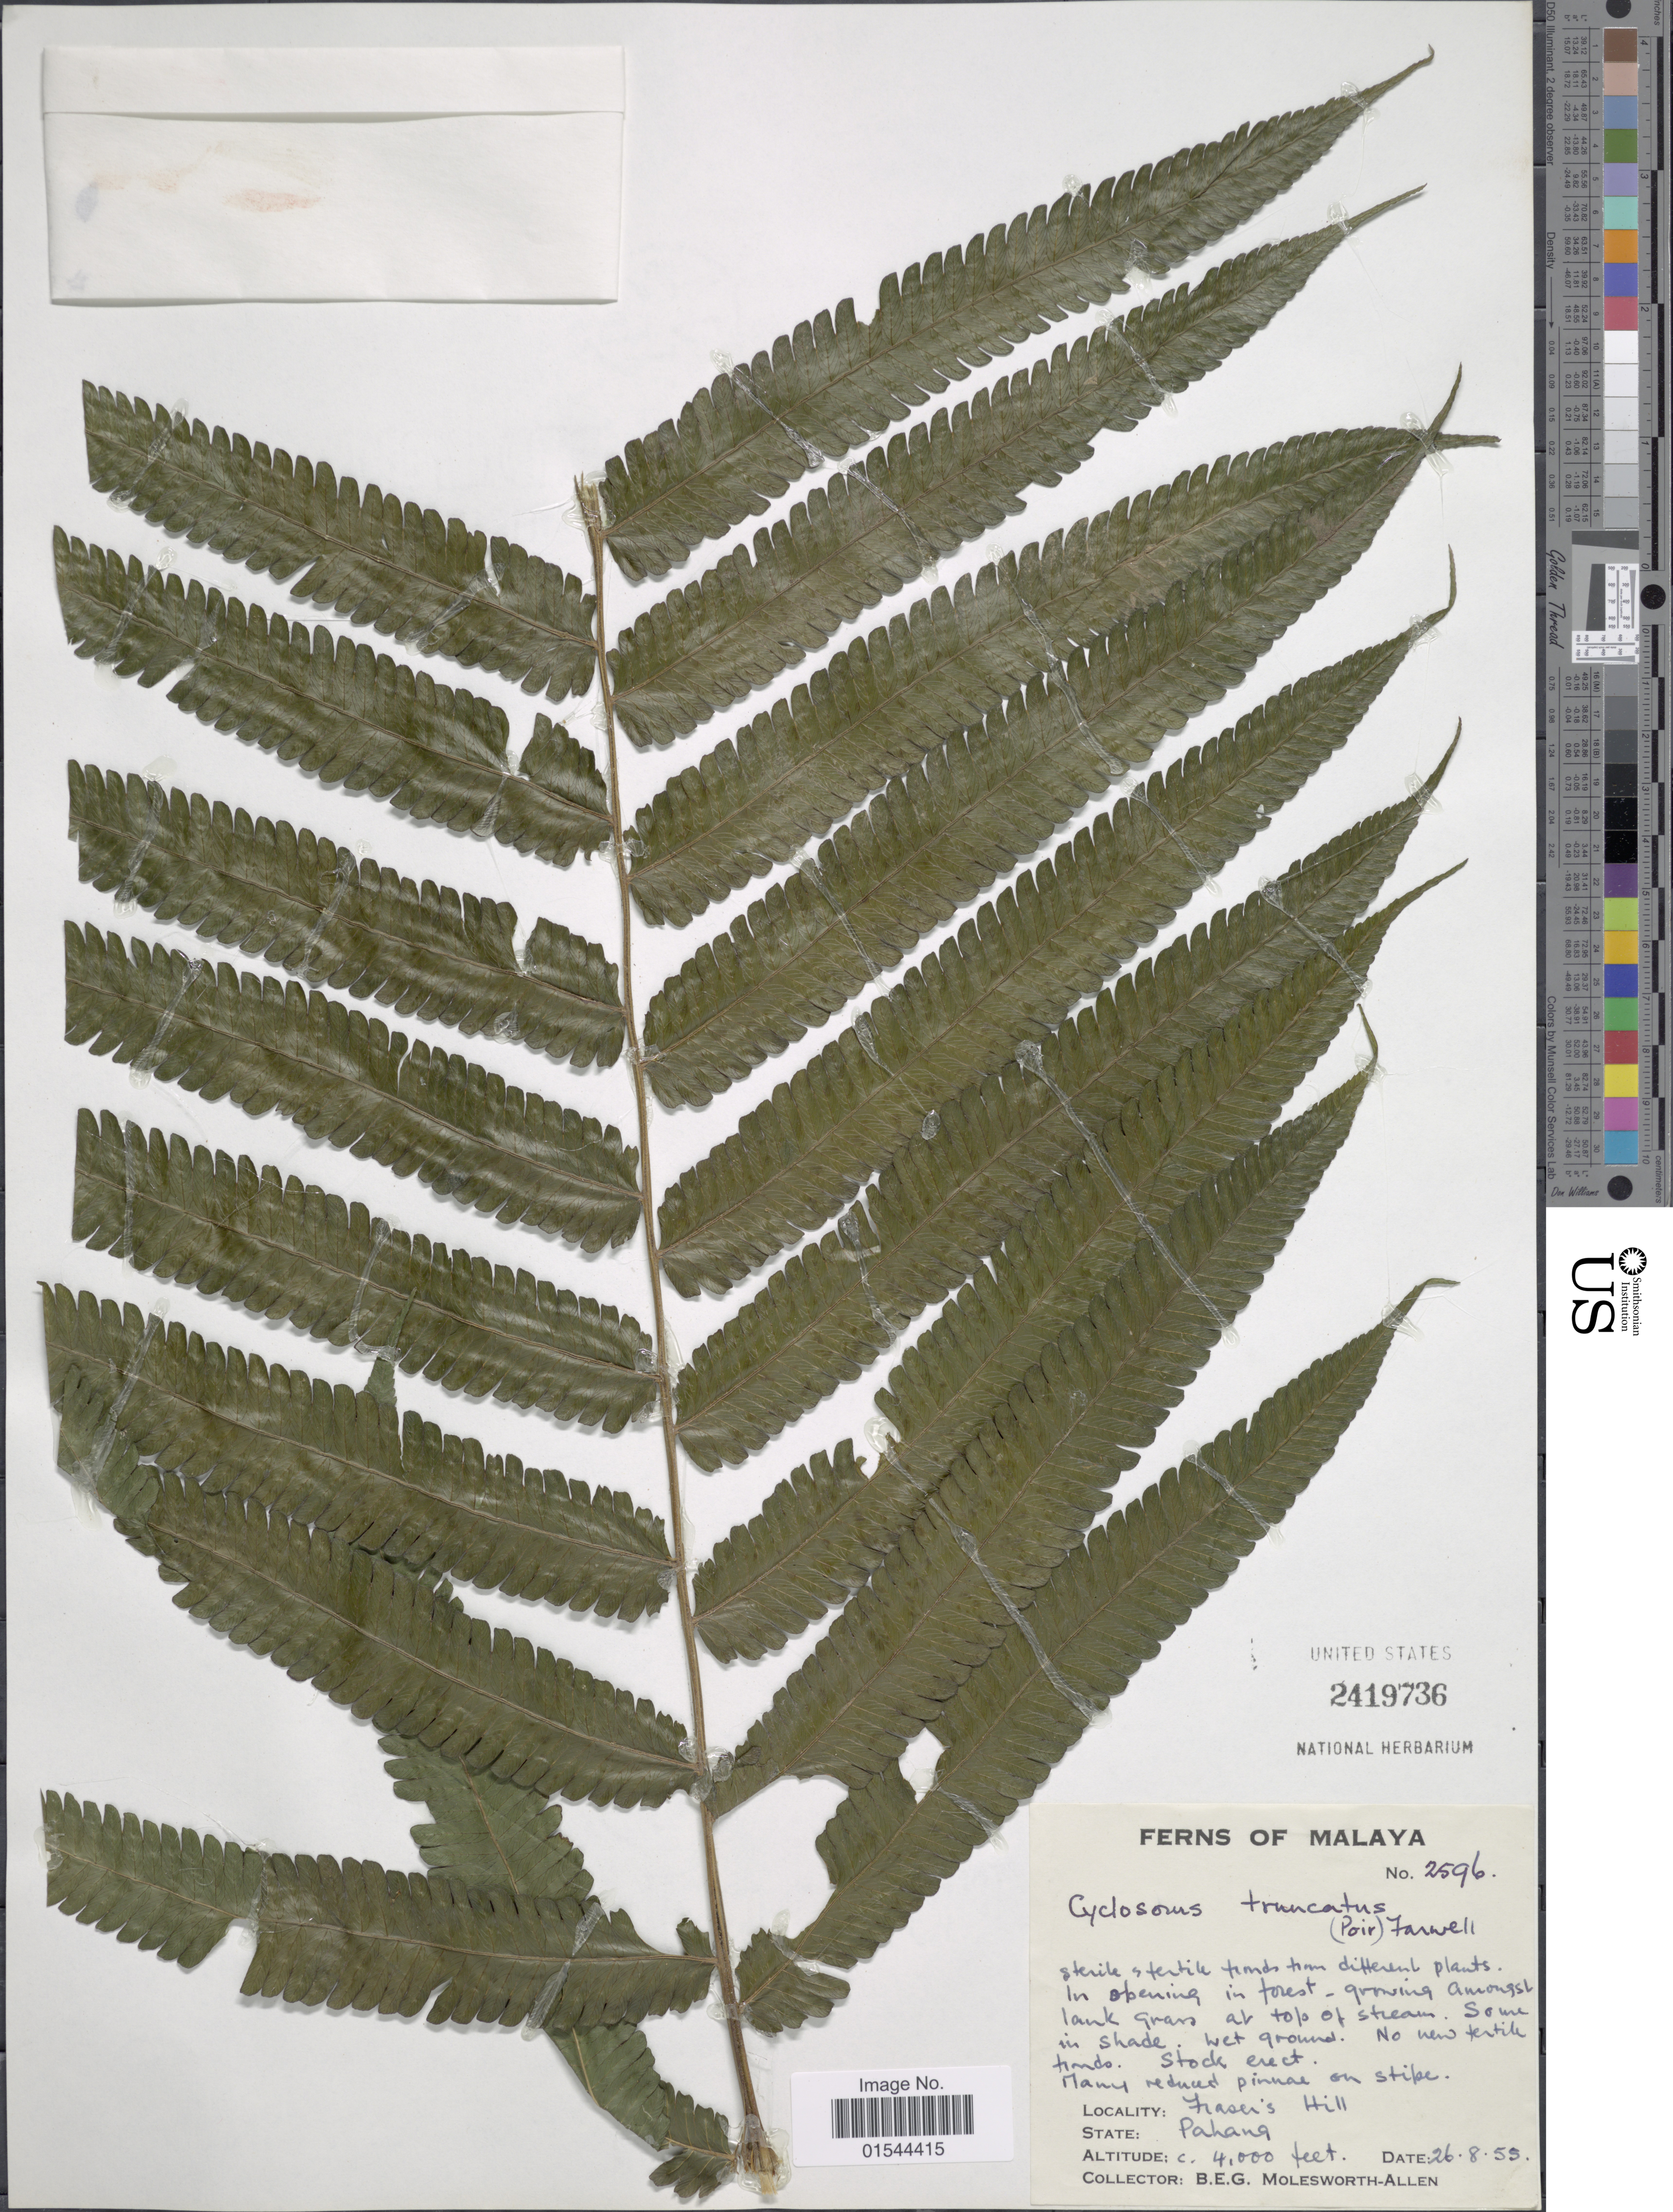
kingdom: Plantae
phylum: Tracheophyta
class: Polypodiopsida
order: Polypodiales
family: Thelypteridaceae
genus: Pneumatopteris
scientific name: Pneumatopteris truncata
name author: (Poir.) Holttum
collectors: B. E. G. Molesworth-Allen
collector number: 2596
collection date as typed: Transcribed d/m/y: 26/8/55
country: Malaysia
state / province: Pahang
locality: Malaya, Fraser's hill, State Pahang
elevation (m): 1219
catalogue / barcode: US 2419736